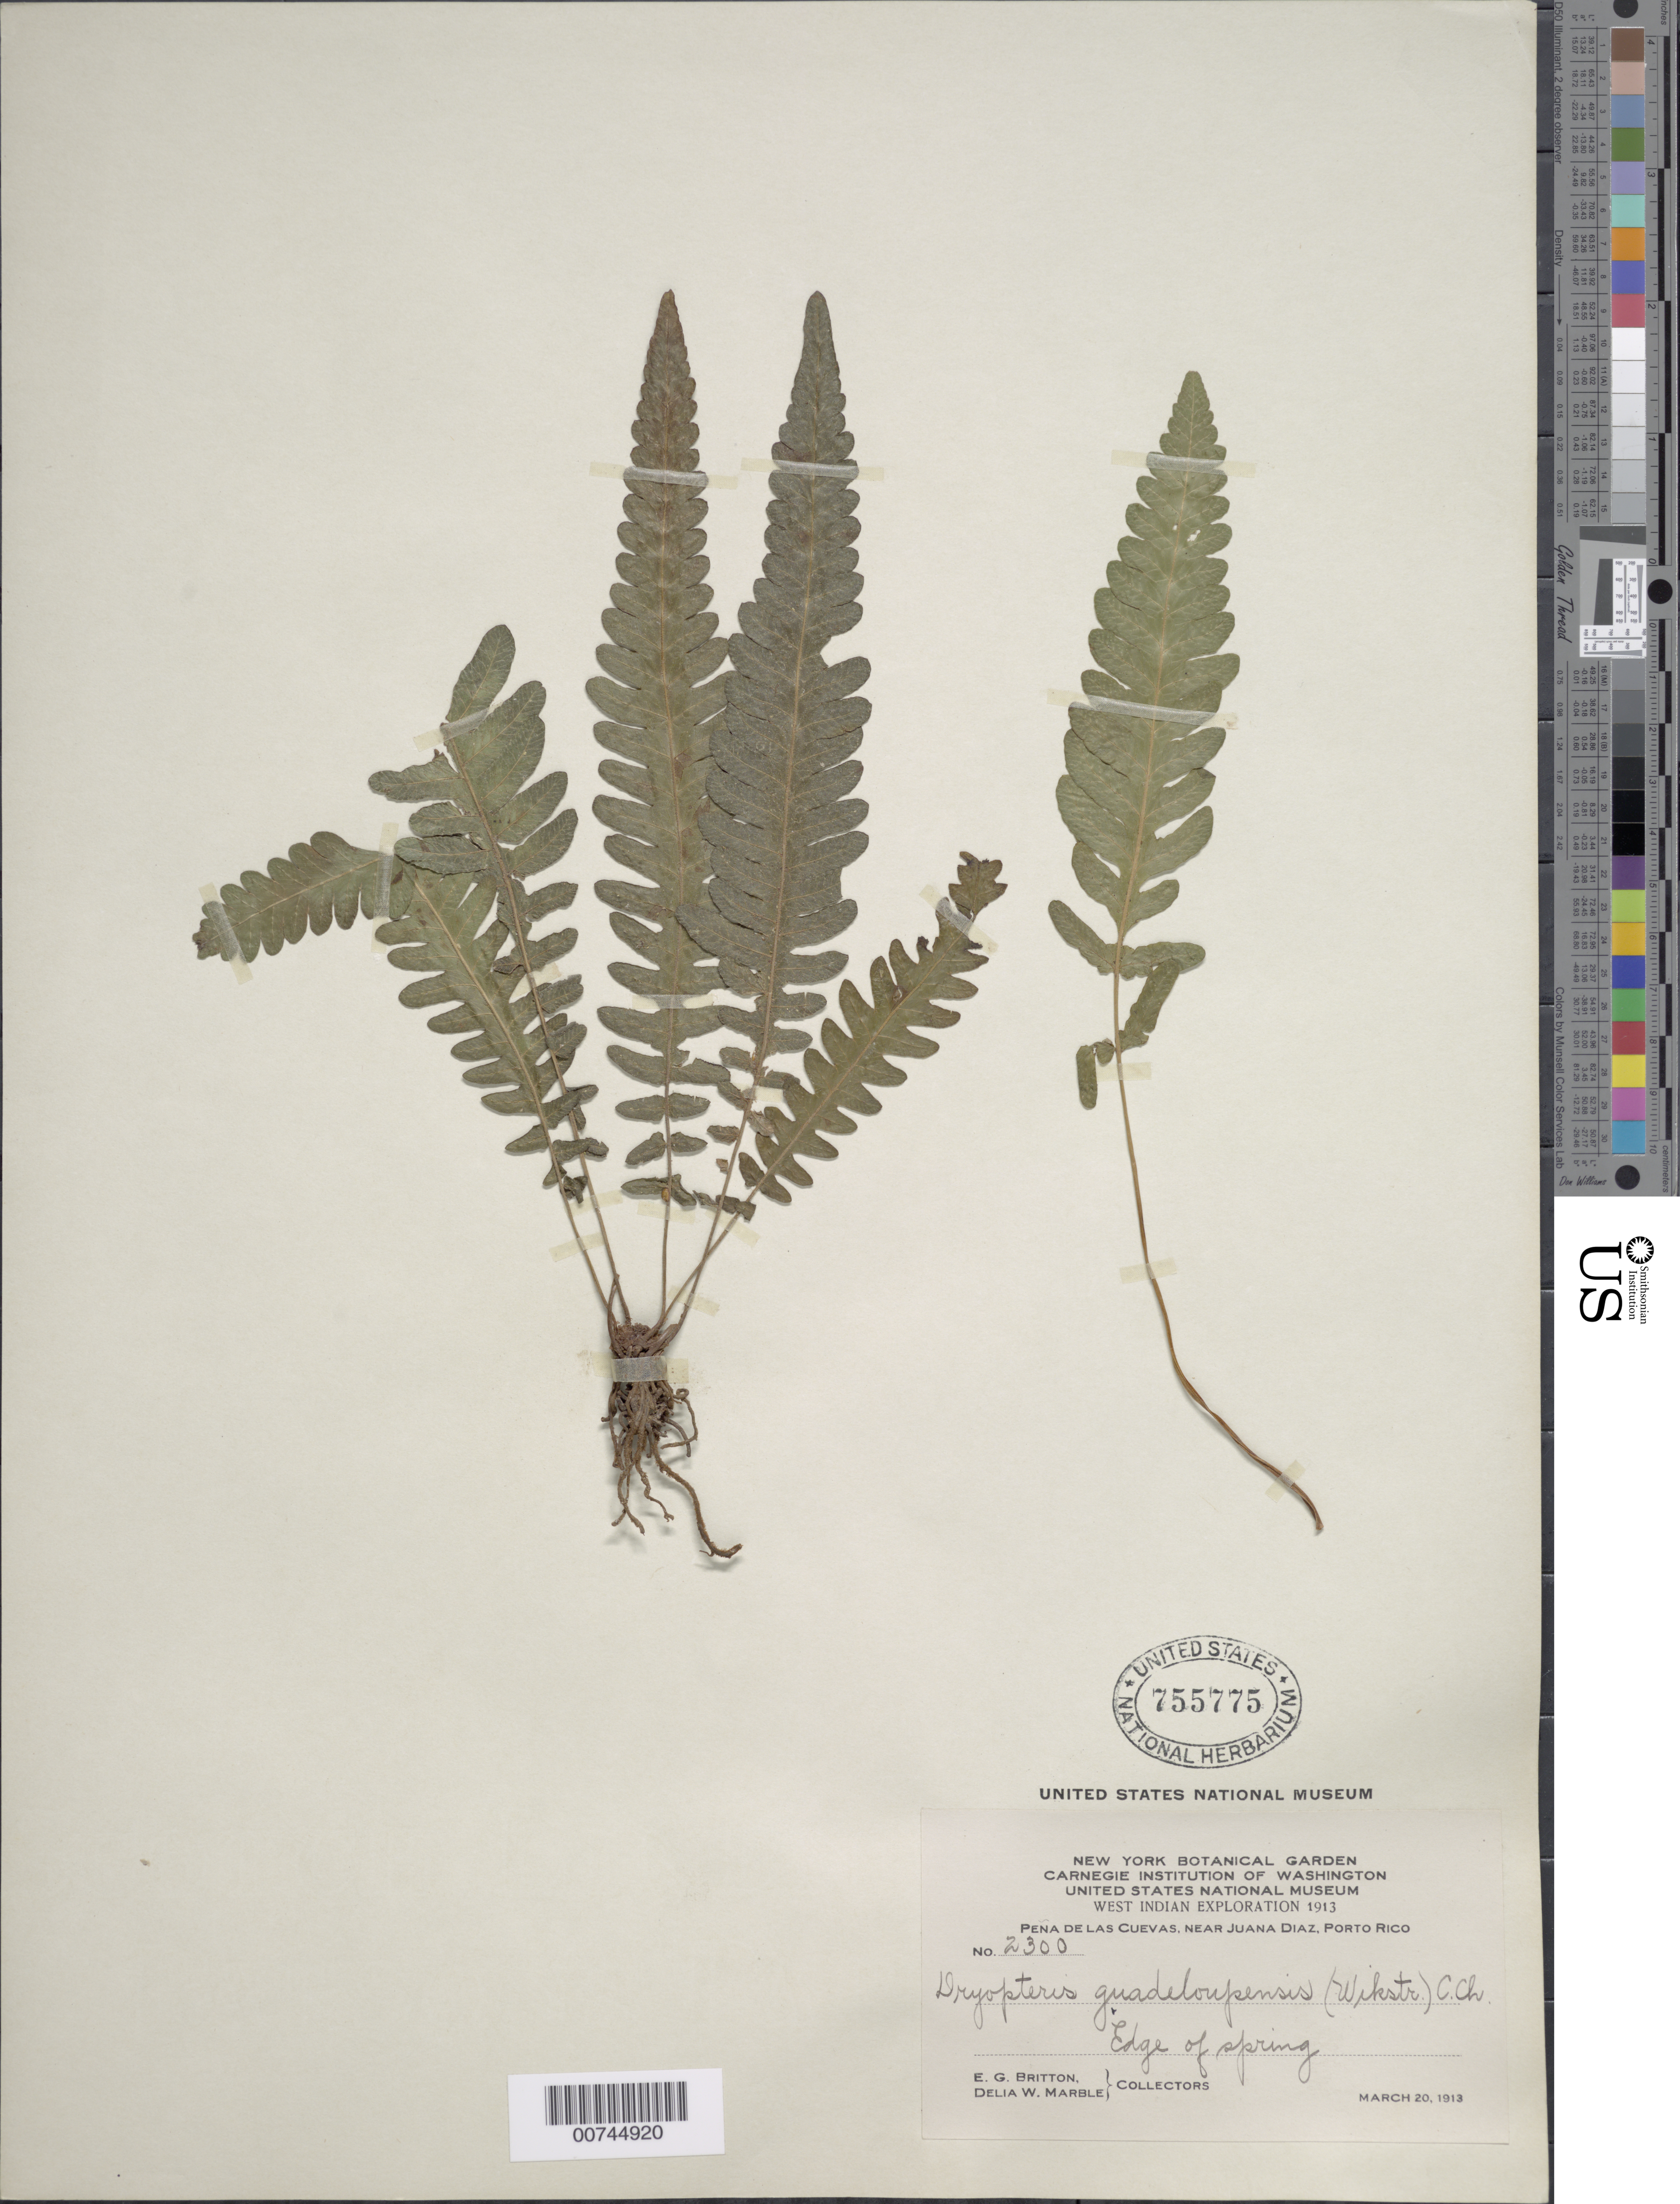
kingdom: Plantae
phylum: Tracheophyta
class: Polypodiopsida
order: Polypodiales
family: Thelypteridaceae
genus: Goniopteris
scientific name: Goniopteris guadelupensis (Wikstr.) comb. nov., ined 2015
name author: (Wikstr.)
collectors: E. G. Britton & D. W. Marble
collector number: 2300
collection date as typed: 20 Mar 1913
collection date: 1913-03-20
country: Puerto Rico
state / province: Juana Díaz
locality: Peña de las Cuevas, near Juana Díaz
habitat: Edge of spring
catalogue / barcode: US 755775